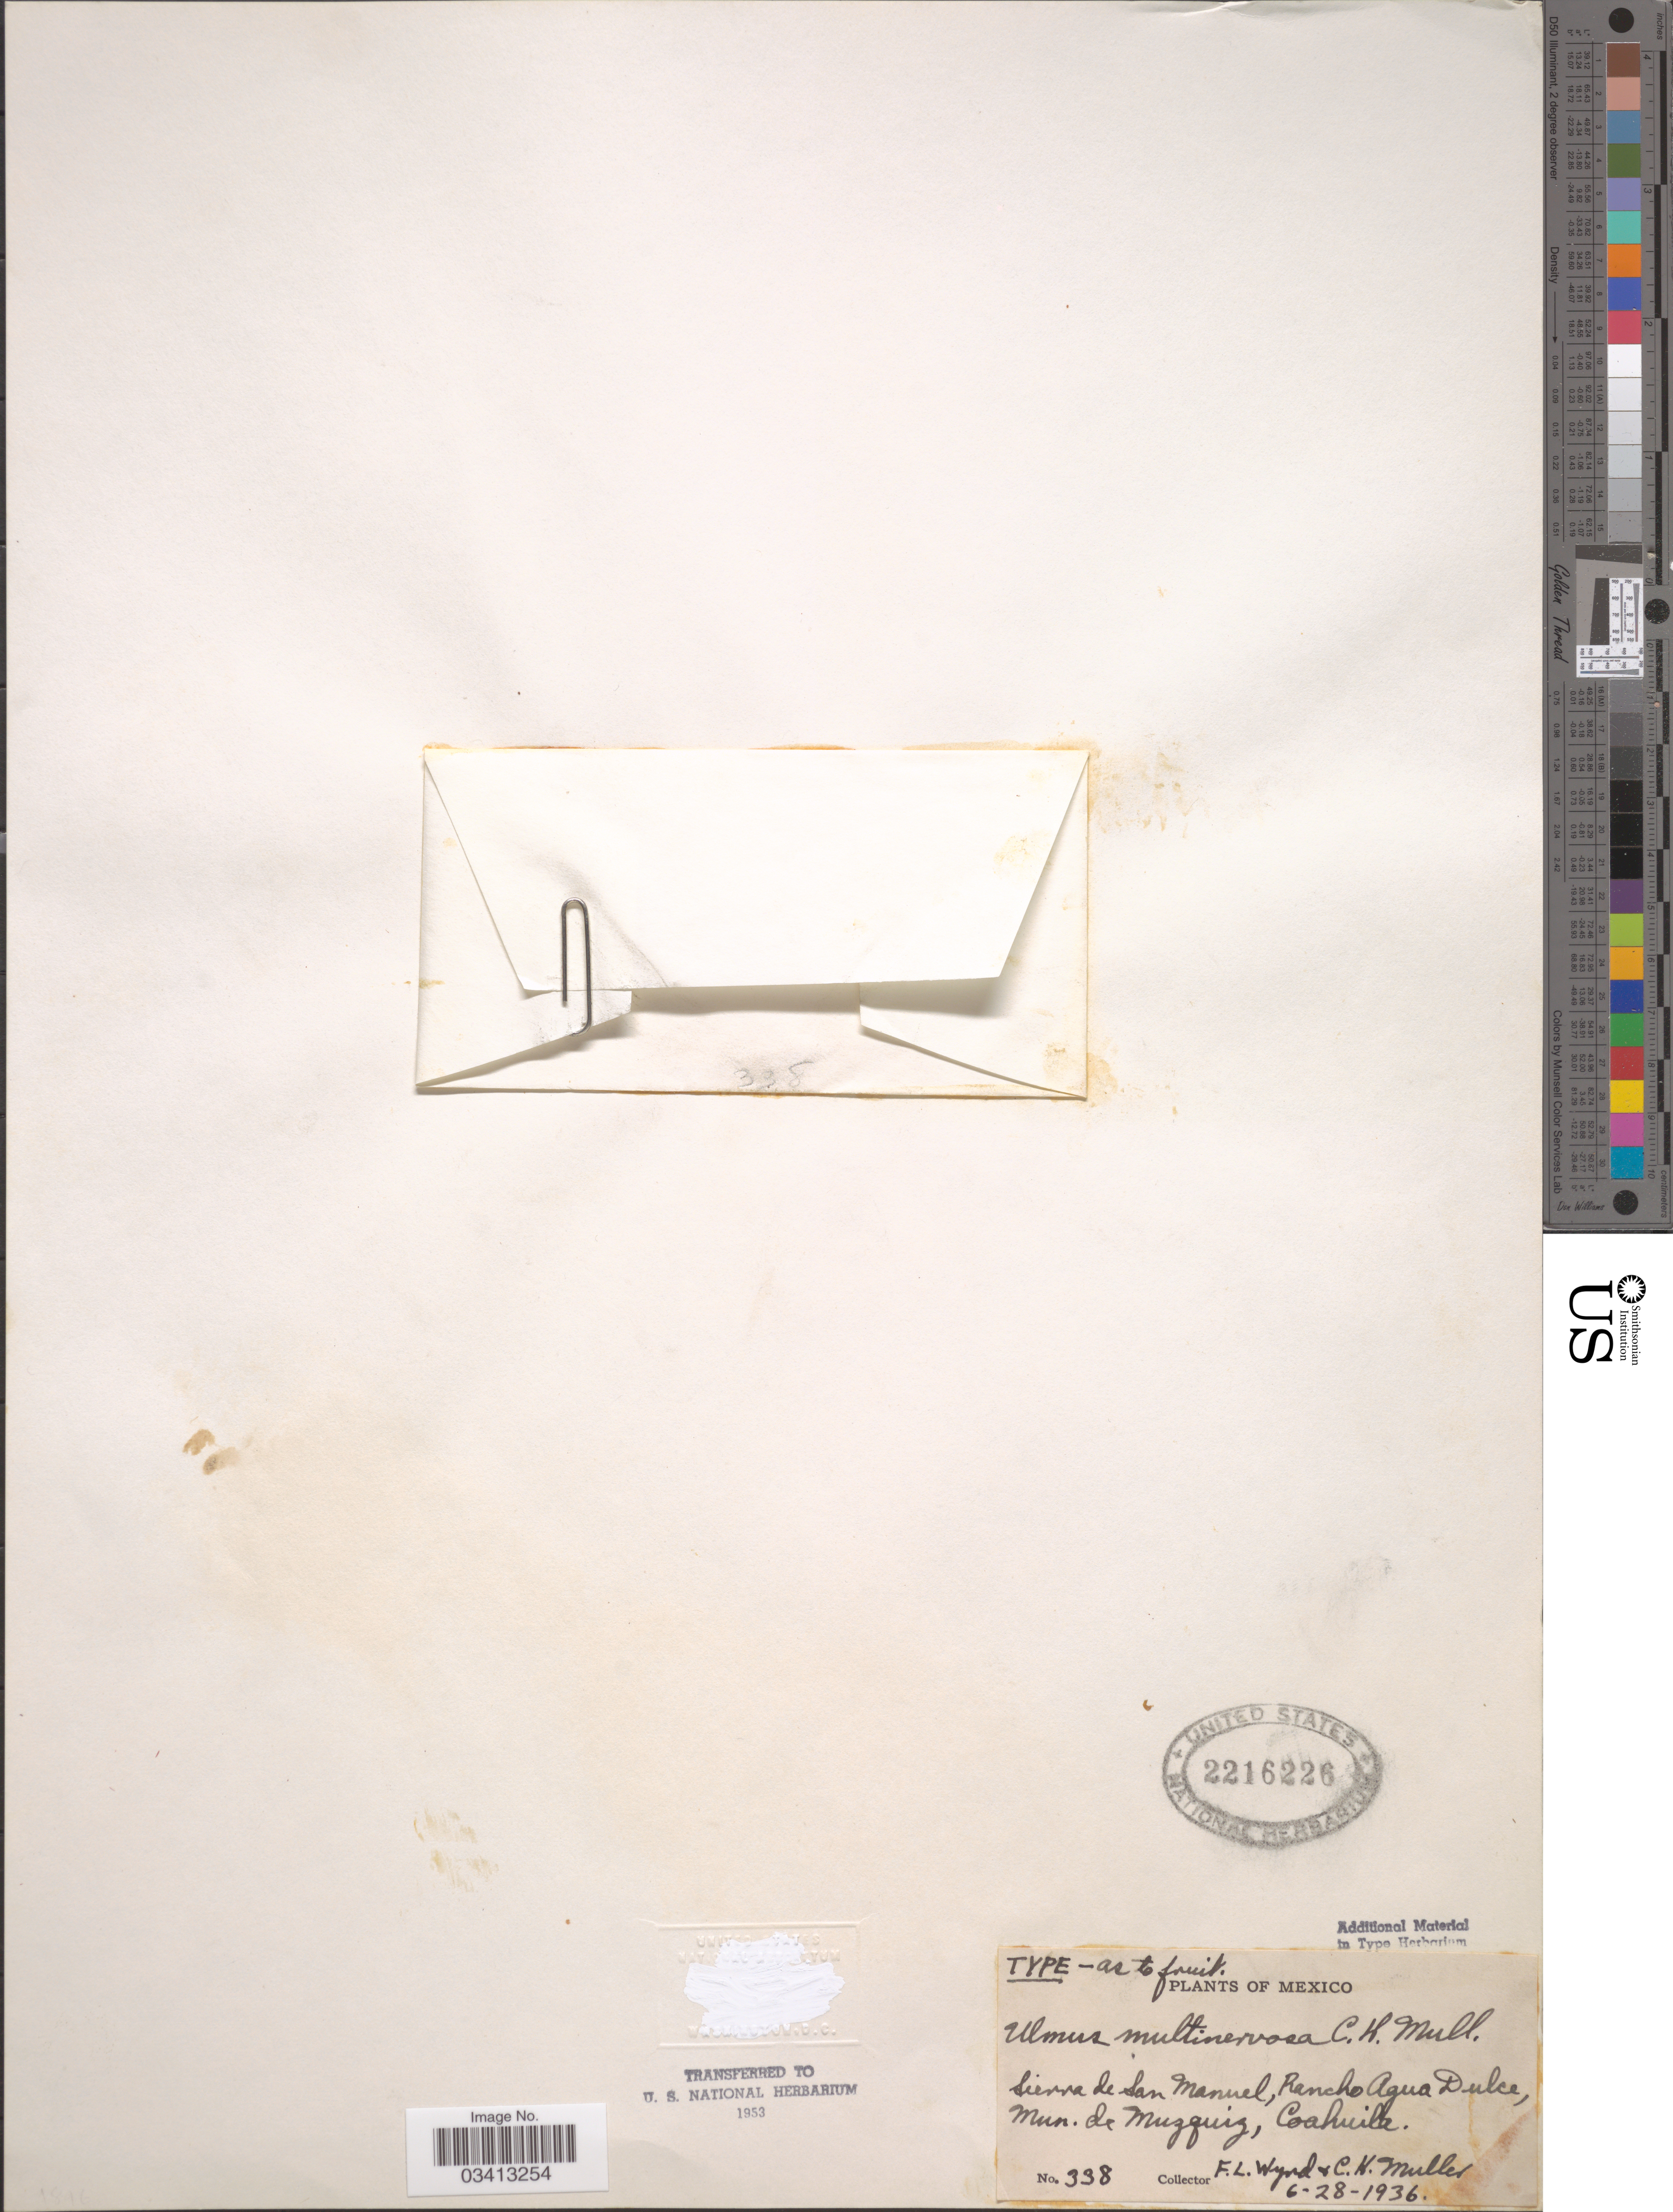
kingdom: Plantae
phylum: Tracheophyta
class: Magnoliopsida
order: Rosales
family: Ulmaceae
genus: Ulmus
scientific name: Ulmus multinervosa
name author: C.H. Mull.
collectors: F. L. Wynd & C. H. Mueller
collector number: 338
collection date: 1936-06-28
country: Mexico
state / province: Coahuila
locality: Sierra de San Manuel, Rancho Agua Dulce, Mun. de Muzquiz.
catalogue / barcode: US 2216226